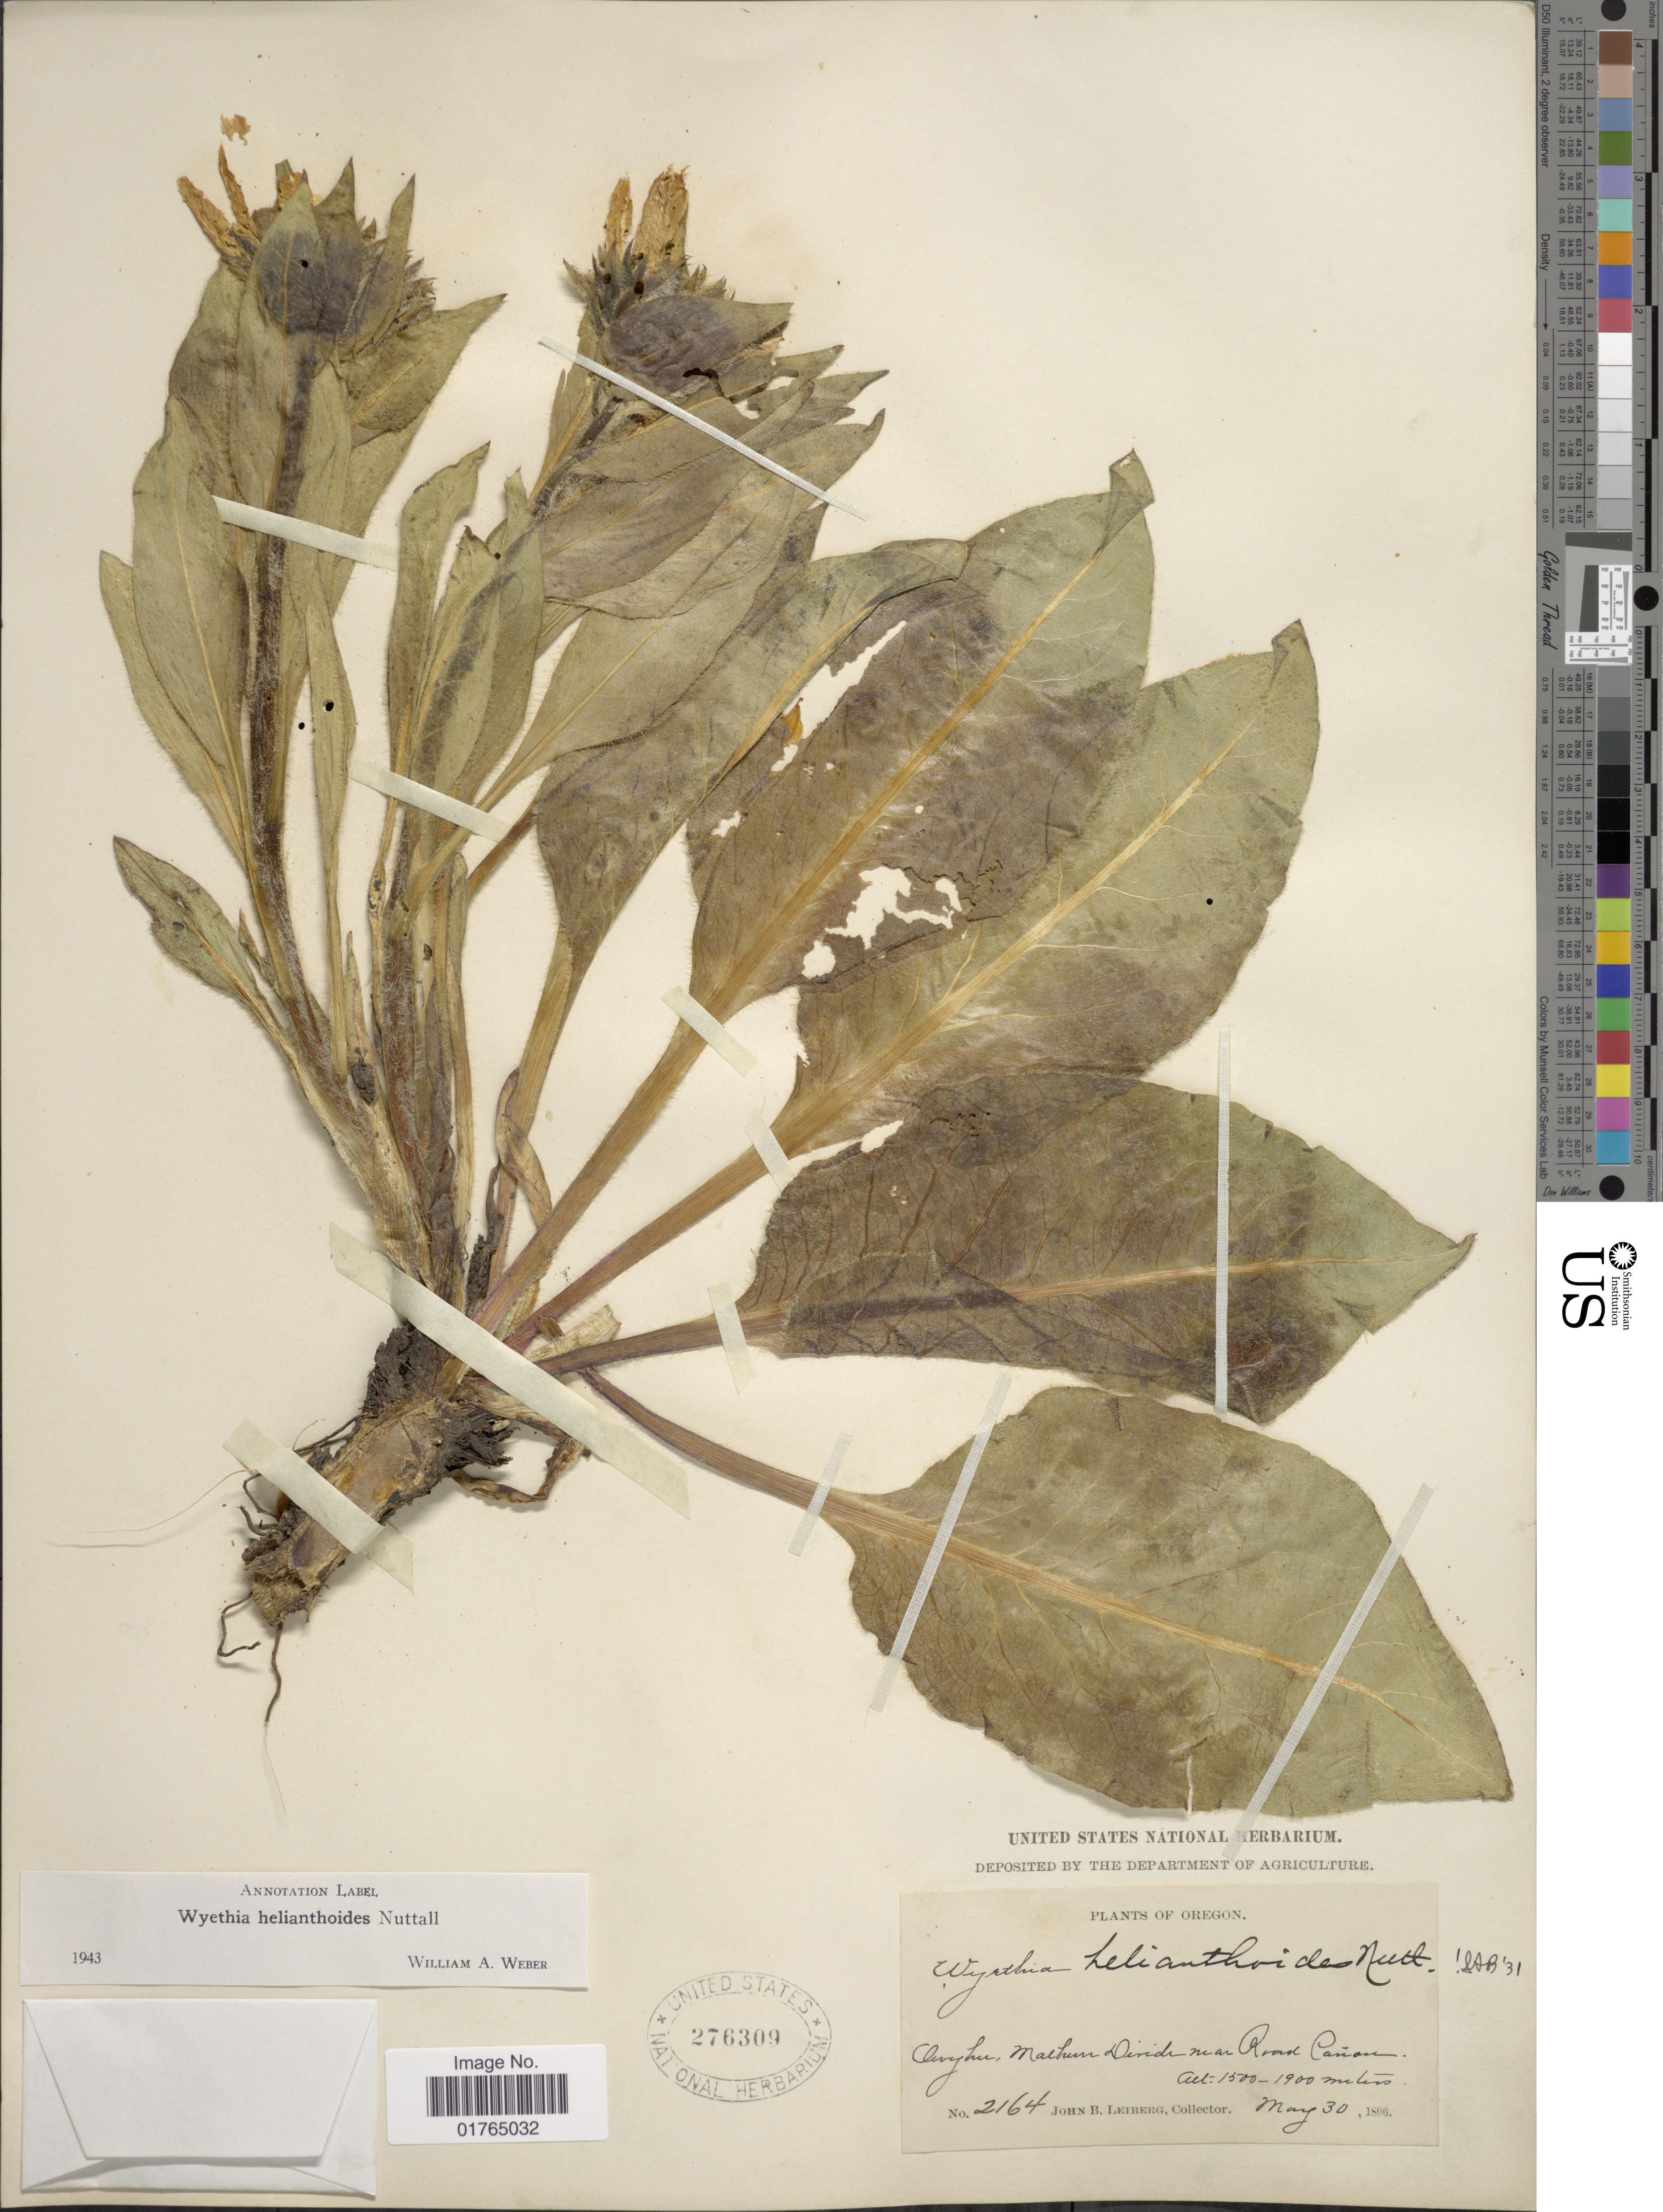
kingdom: Plantae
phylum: Tracheophyta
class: Magnoliopsida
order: Asterales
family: Asteraceae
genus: Wyethia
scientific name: Wyethia amplexicaulis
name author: Nutt.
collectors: J. Leiberg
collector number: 2164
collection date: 1896-05-30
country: United States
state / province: Oregon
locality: Owyhee, Malheur Divide near Road Canon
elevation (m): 1500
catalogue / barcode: US 276309